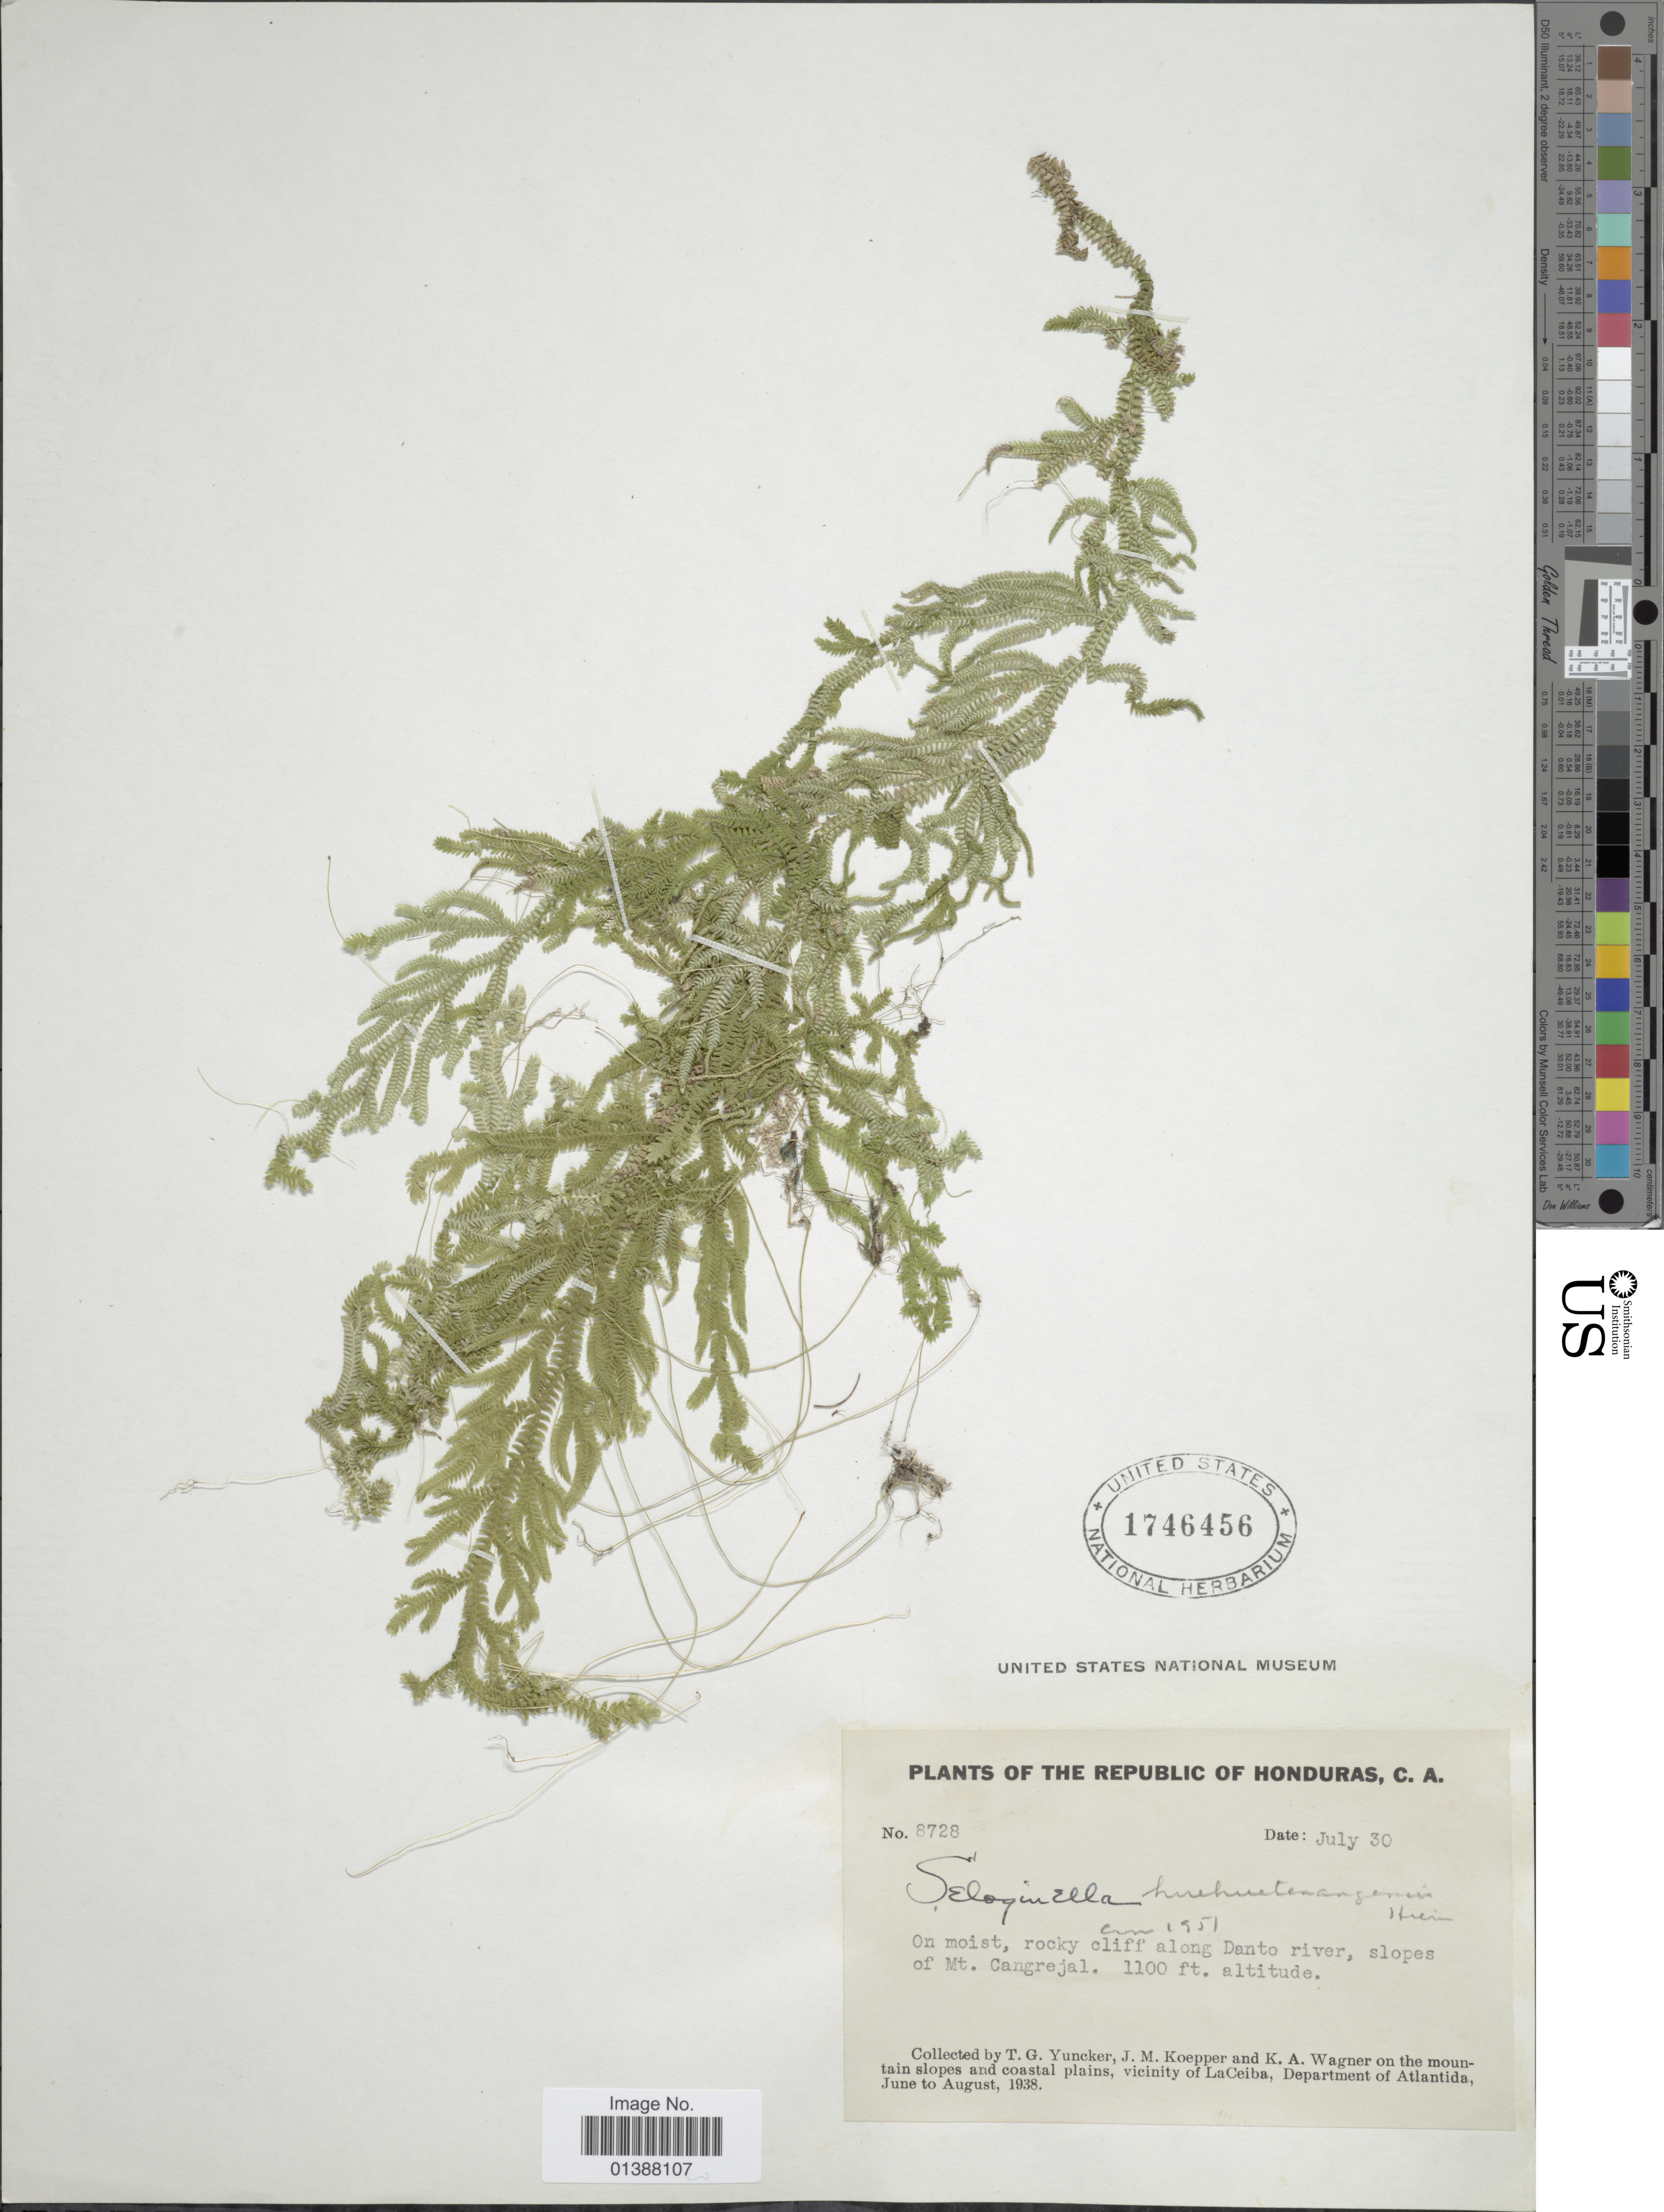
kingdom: Plantae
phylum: Tracheophyta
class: Lycopodiopsida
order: Selaginellales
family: Selaginellaceae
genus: Selaginella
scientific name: Selaginella huehuetenangensis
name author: Hieron.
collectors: T. G. Yuncker, J. M. Koepper & K. A. Wagner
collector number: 8728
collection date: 1938-07-30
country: Honduras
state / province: Atlántida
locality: Rocky cliff along Danto River, slopes of Mt Cangrejal, The Republic of Honduras, C.A., vicinity of LaCeiba, Department of Atlandia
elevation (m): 335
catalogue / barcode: US 1746456